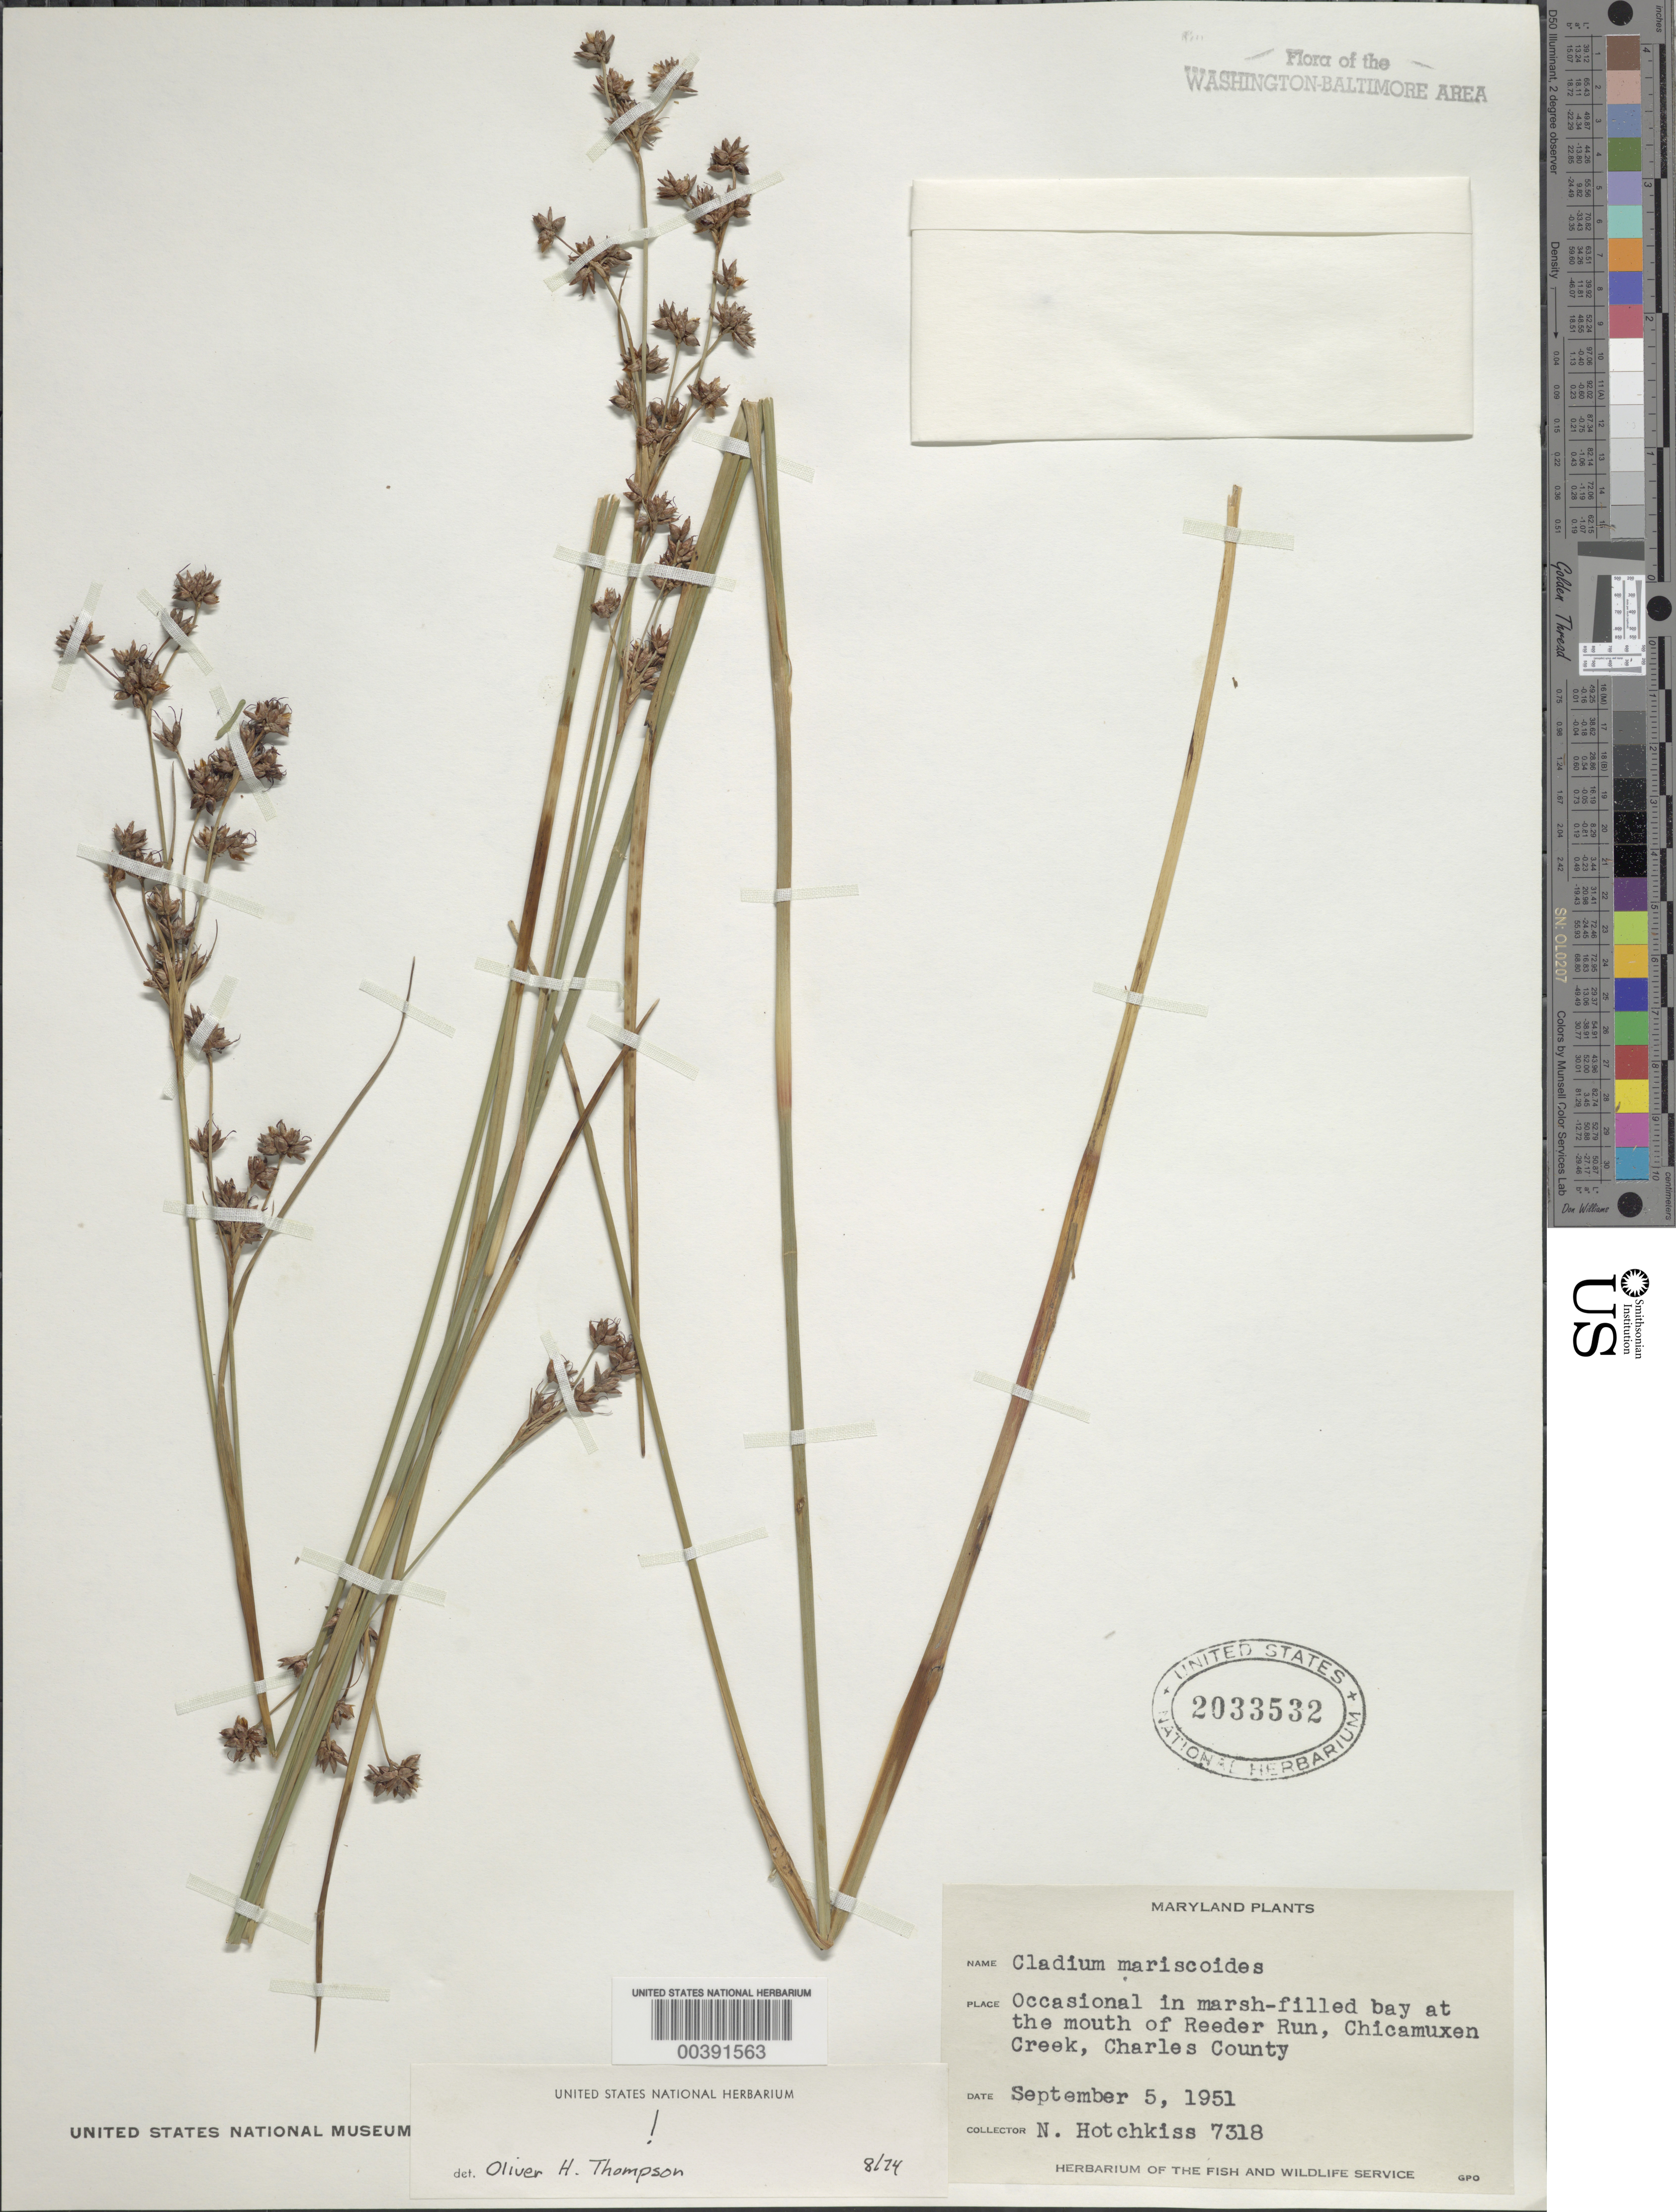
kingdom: Plantae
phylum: Tracheophyta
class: Liliopsida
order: Poales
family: Cyperaceae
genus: Cladium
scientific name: Cladium mariscoides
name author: (Muhl.) Torr.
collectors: N. Hotchkiss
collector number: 7318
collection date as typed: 05 Sep 1951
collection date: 1951-09-05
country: United States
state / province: Maryland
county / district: Charles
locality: Reeder Run, Chicamuxen Creek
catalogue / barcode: US 2033532